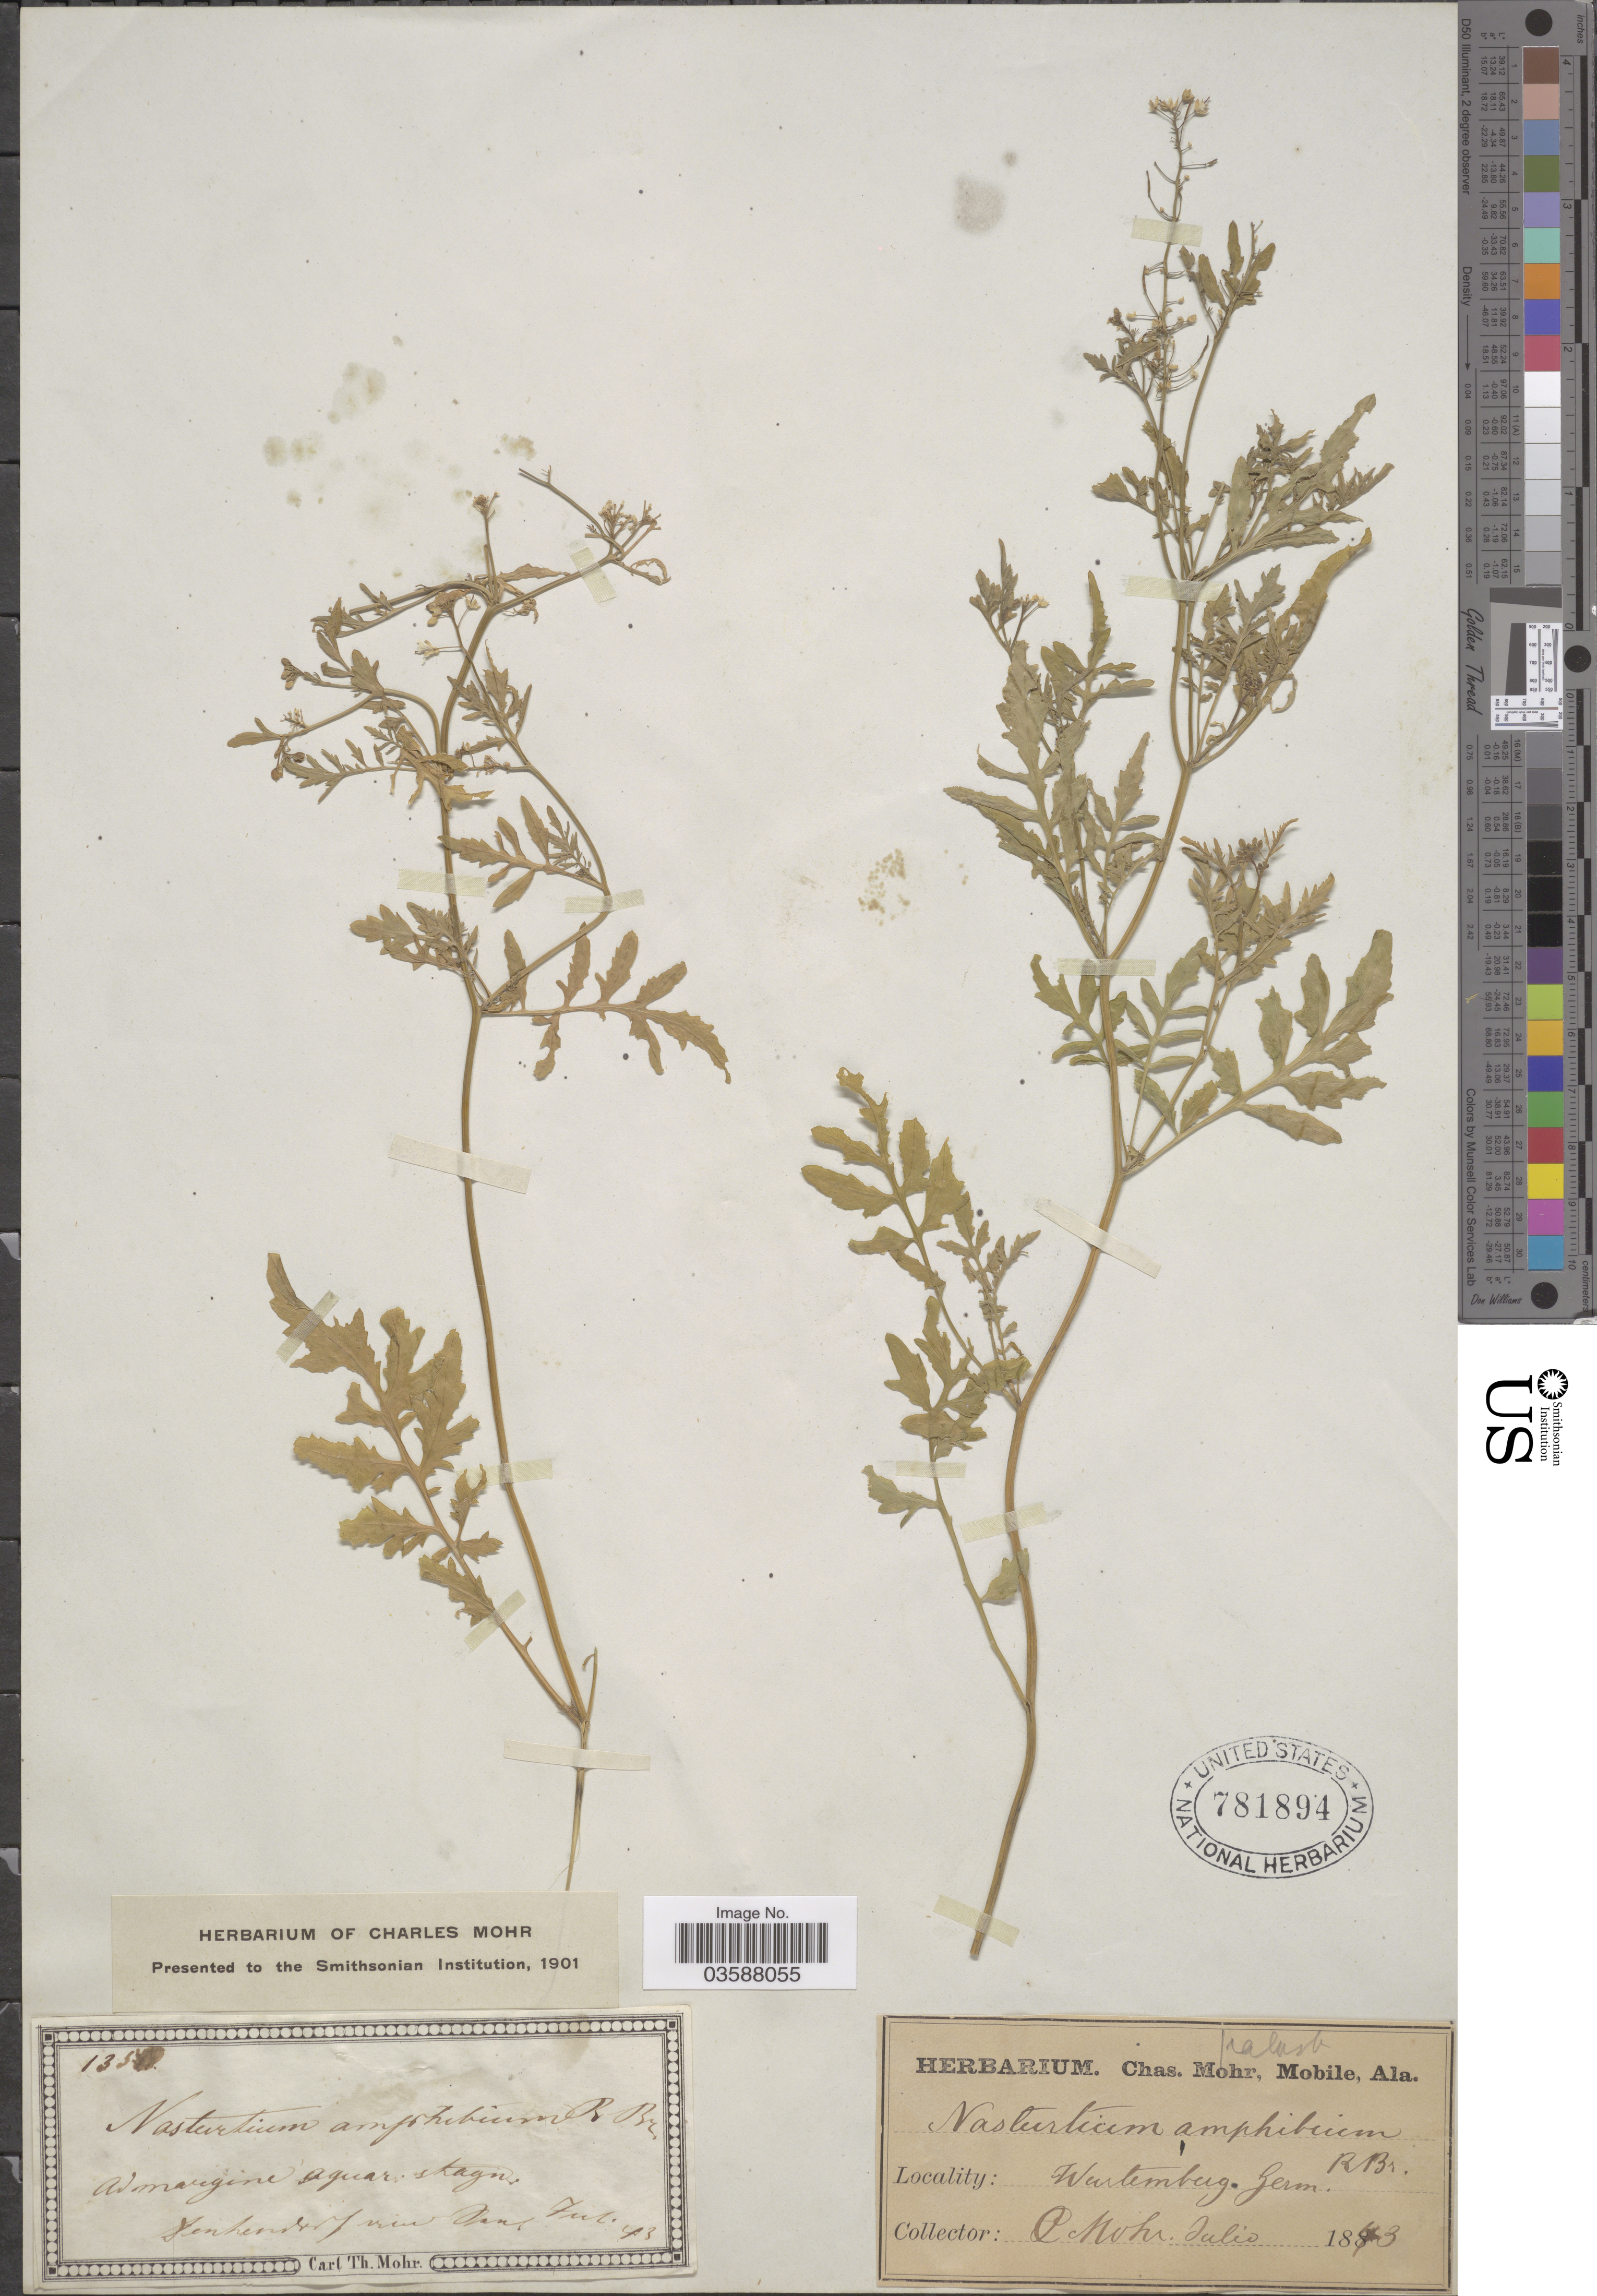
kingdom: Plantae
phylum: Tracheophyta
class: Magnoliopsida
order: Brassicales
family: Brassicaceae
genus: Rorippa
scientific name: Rorippa amphibia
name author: (L.) Besser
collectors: Mohr, C. T. (herbarium)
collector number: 135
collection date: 1843-07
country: Germany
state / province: Baden-Württemberg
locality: Wurtemberg. Ad margine Aguarstagn [interpreted].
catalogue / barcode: US 781894